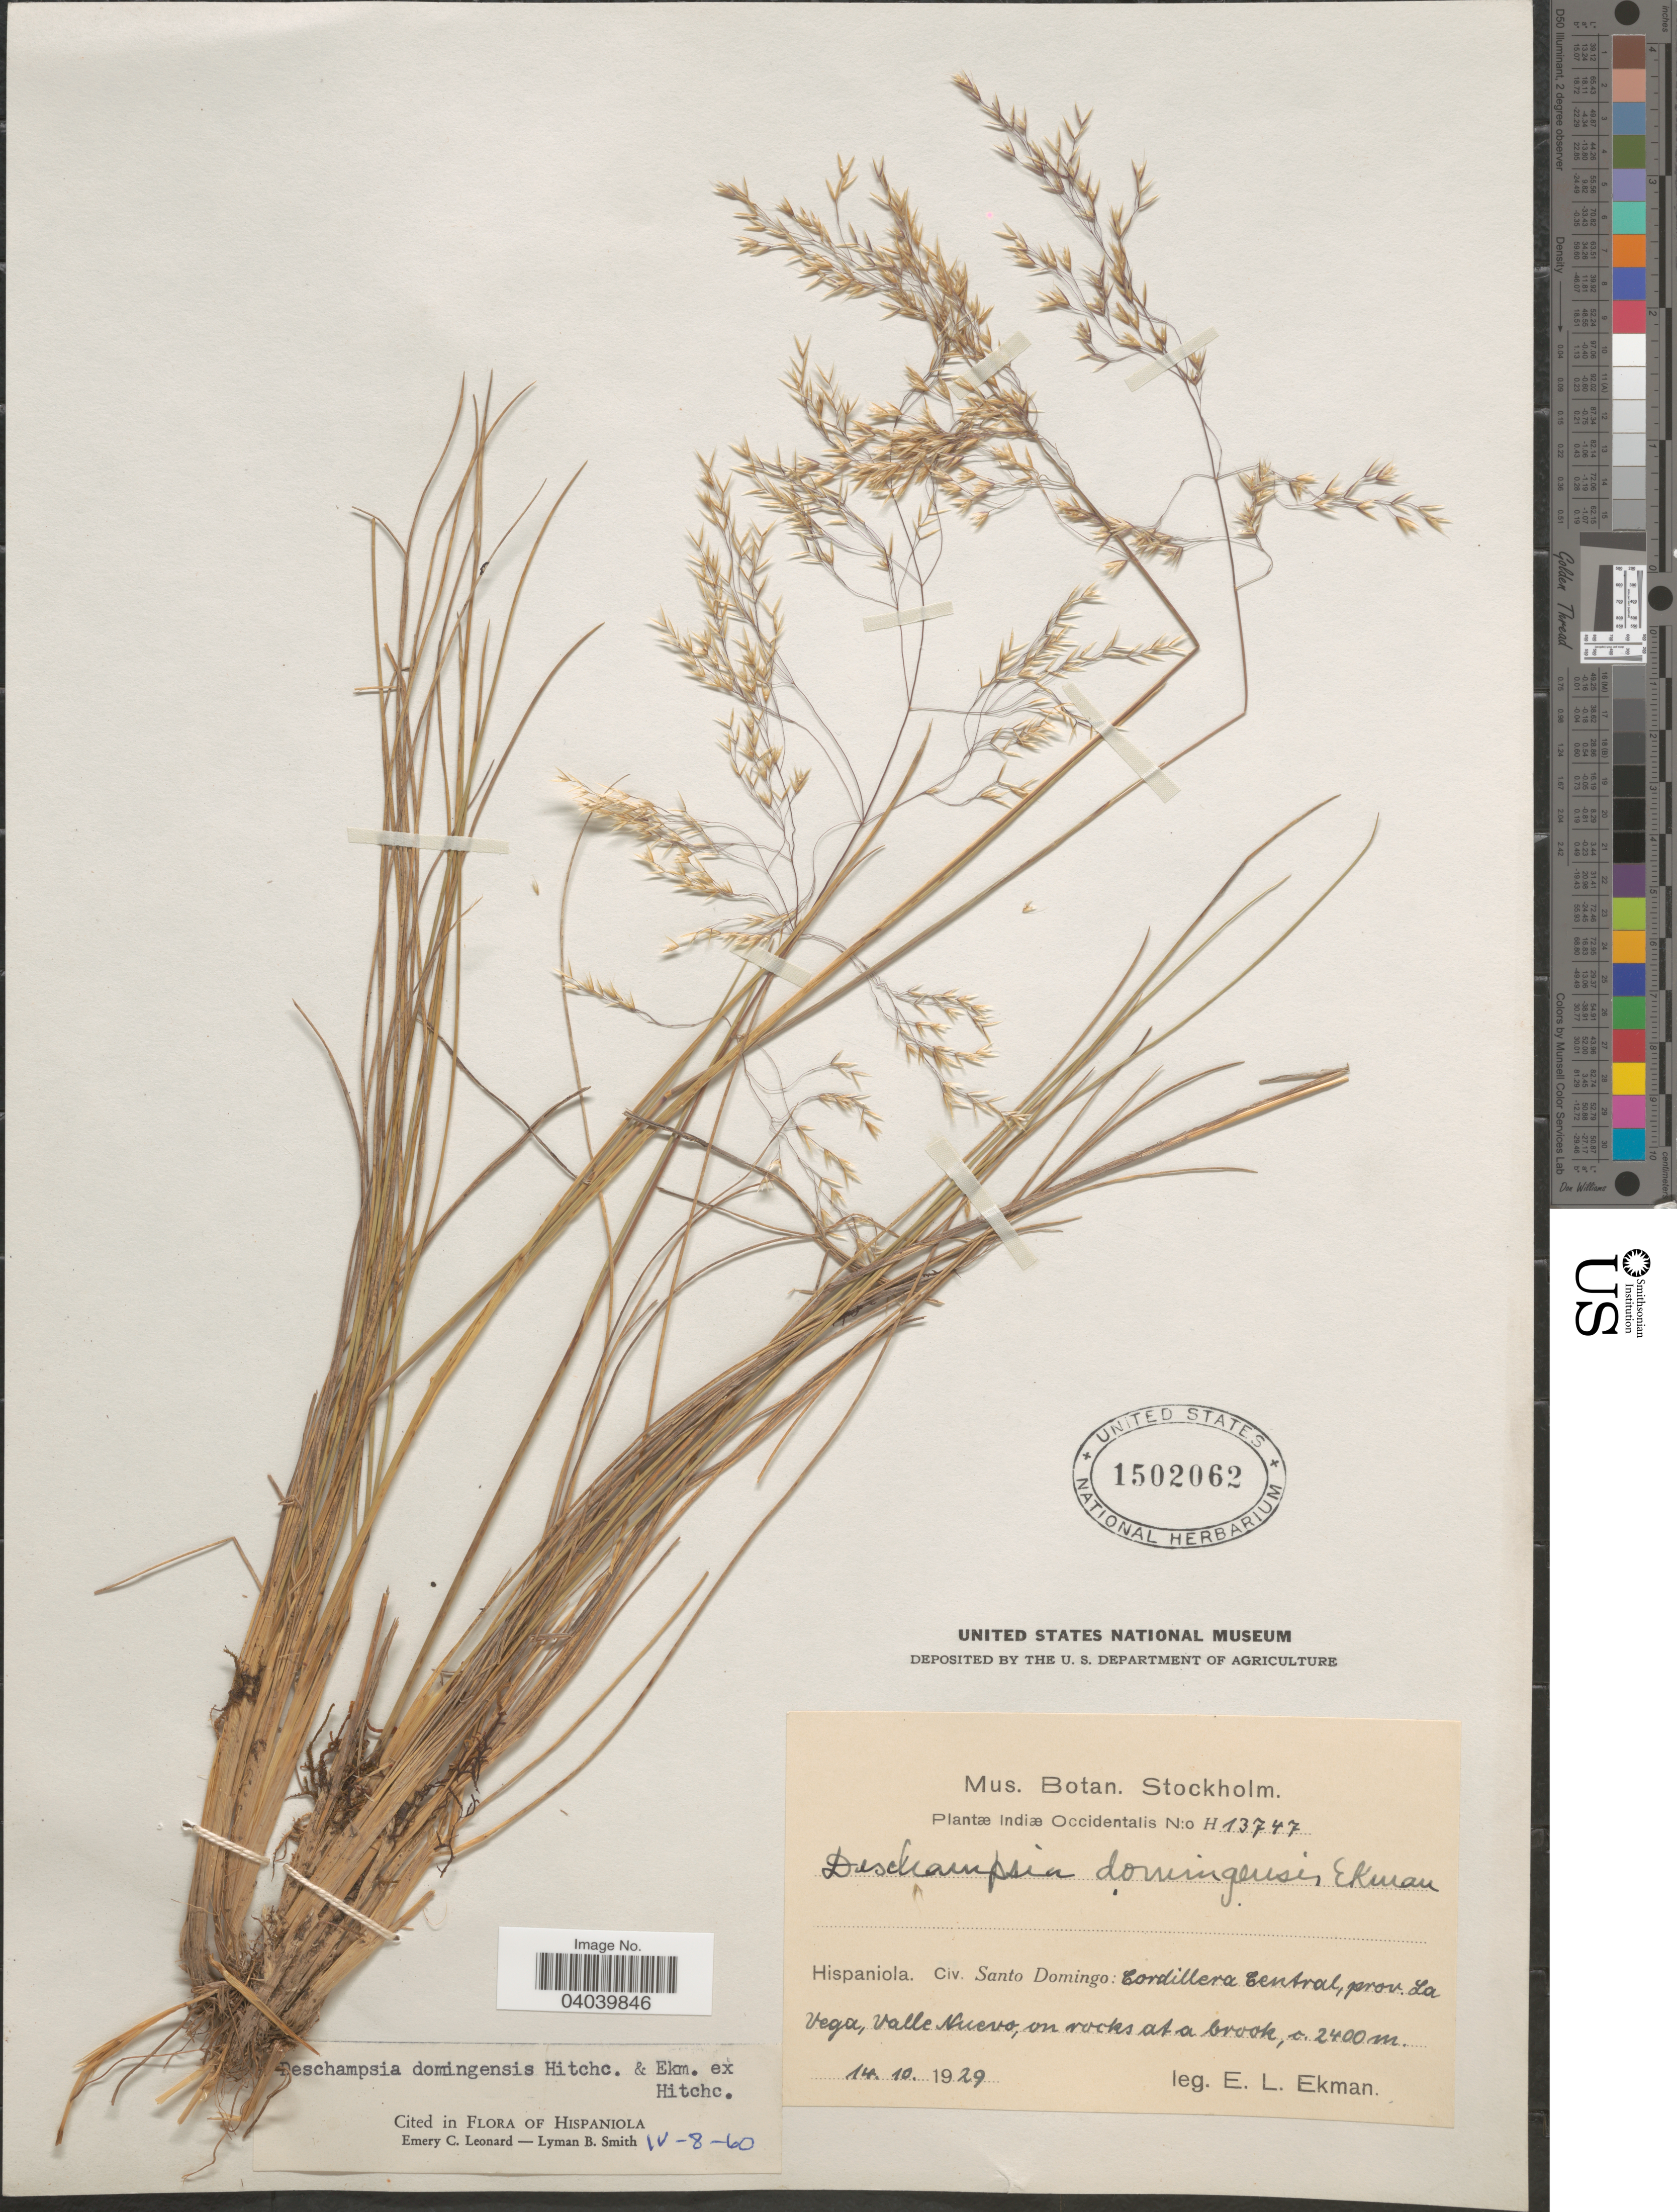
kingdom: Plantae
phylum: Tracheophyta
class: Liliopsida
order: Poales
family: Poaceae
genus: Deschampsia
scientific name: Deschampsia domingensis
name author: Hitchc. & Ekman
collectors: E. L. Ekman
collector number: H13747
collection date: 1929-10-14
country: Dominican Republic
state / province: La Vega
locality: Indiæ Occidentalis. Hispaniola. Civ. Santo Domingo: Cordillera Central, Valle Nuevo.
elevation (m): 2400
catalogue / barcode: US 1502062